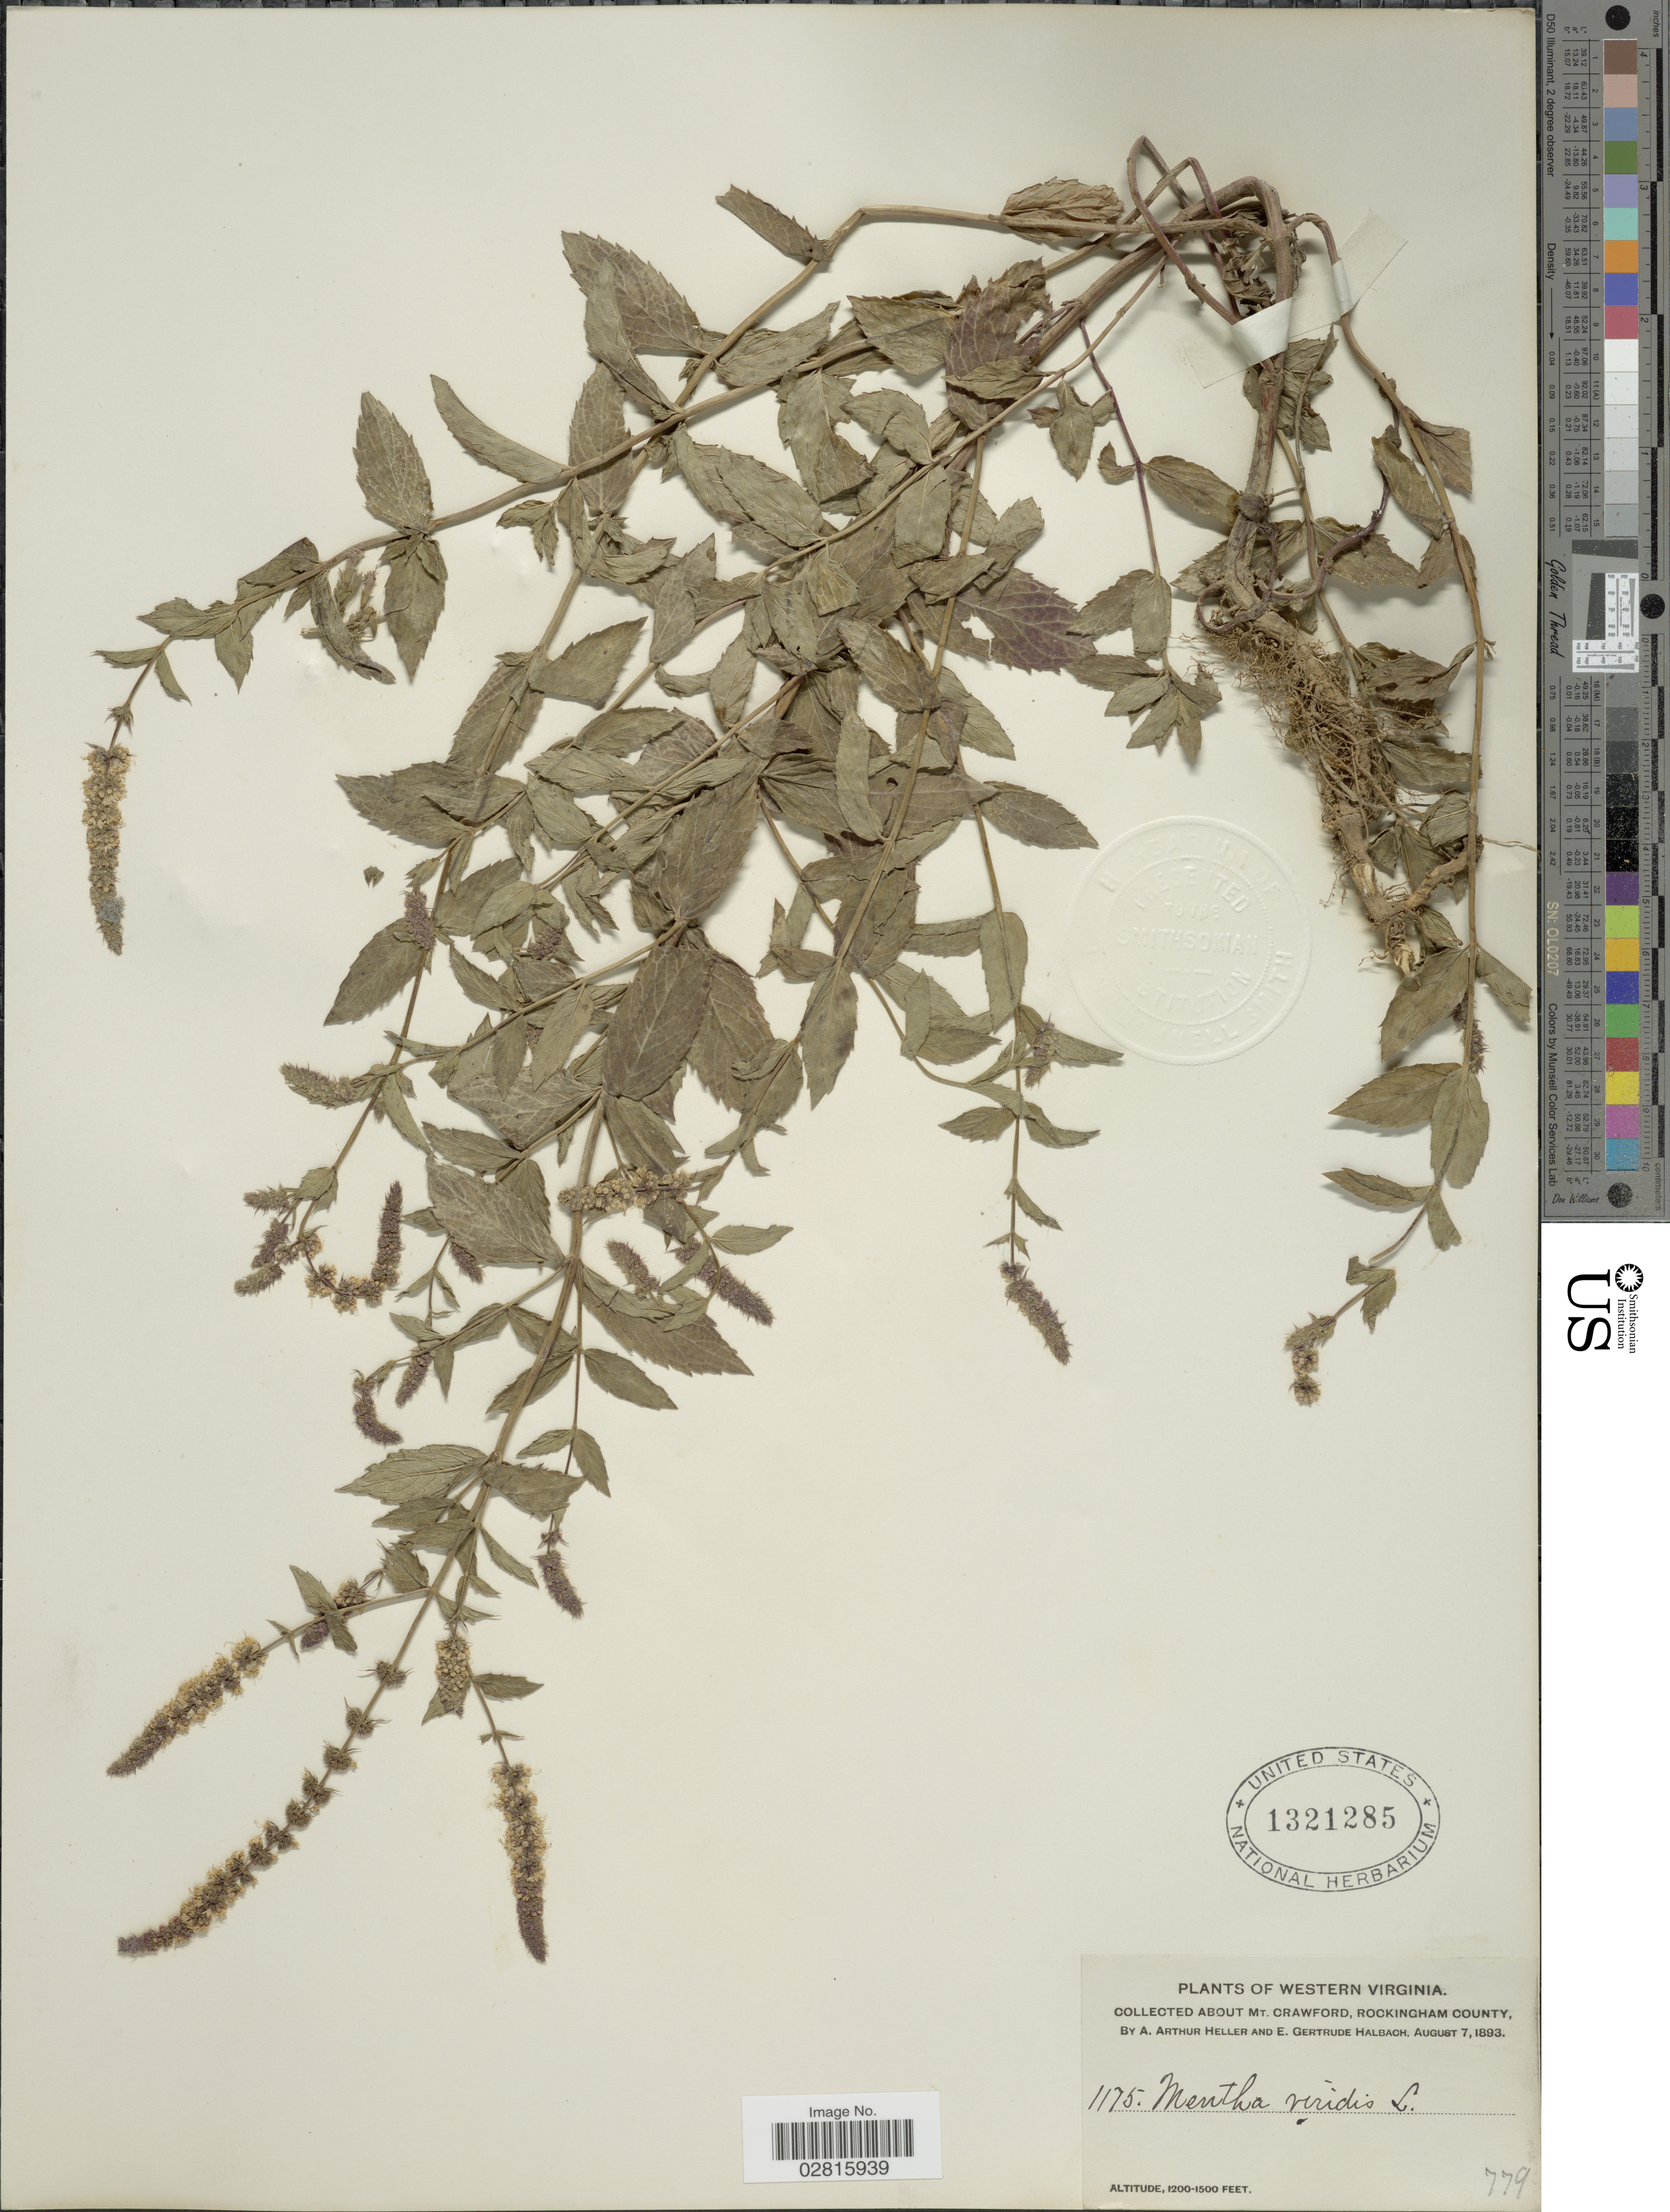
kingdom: Plantae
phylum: Tracheophyta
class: Magnoliopsida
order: Lamiales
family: Lamiaceae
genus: Mentha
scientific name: Mentha viridis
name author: (L.) L.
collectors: A. A. Heller & E. G. Halbach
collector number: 1175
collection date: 1893-08-07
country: United States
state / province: Virginia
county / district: Rockingham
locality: About Mt. Crawford, Rockingham County.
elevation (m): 366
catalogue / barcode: US 1321285